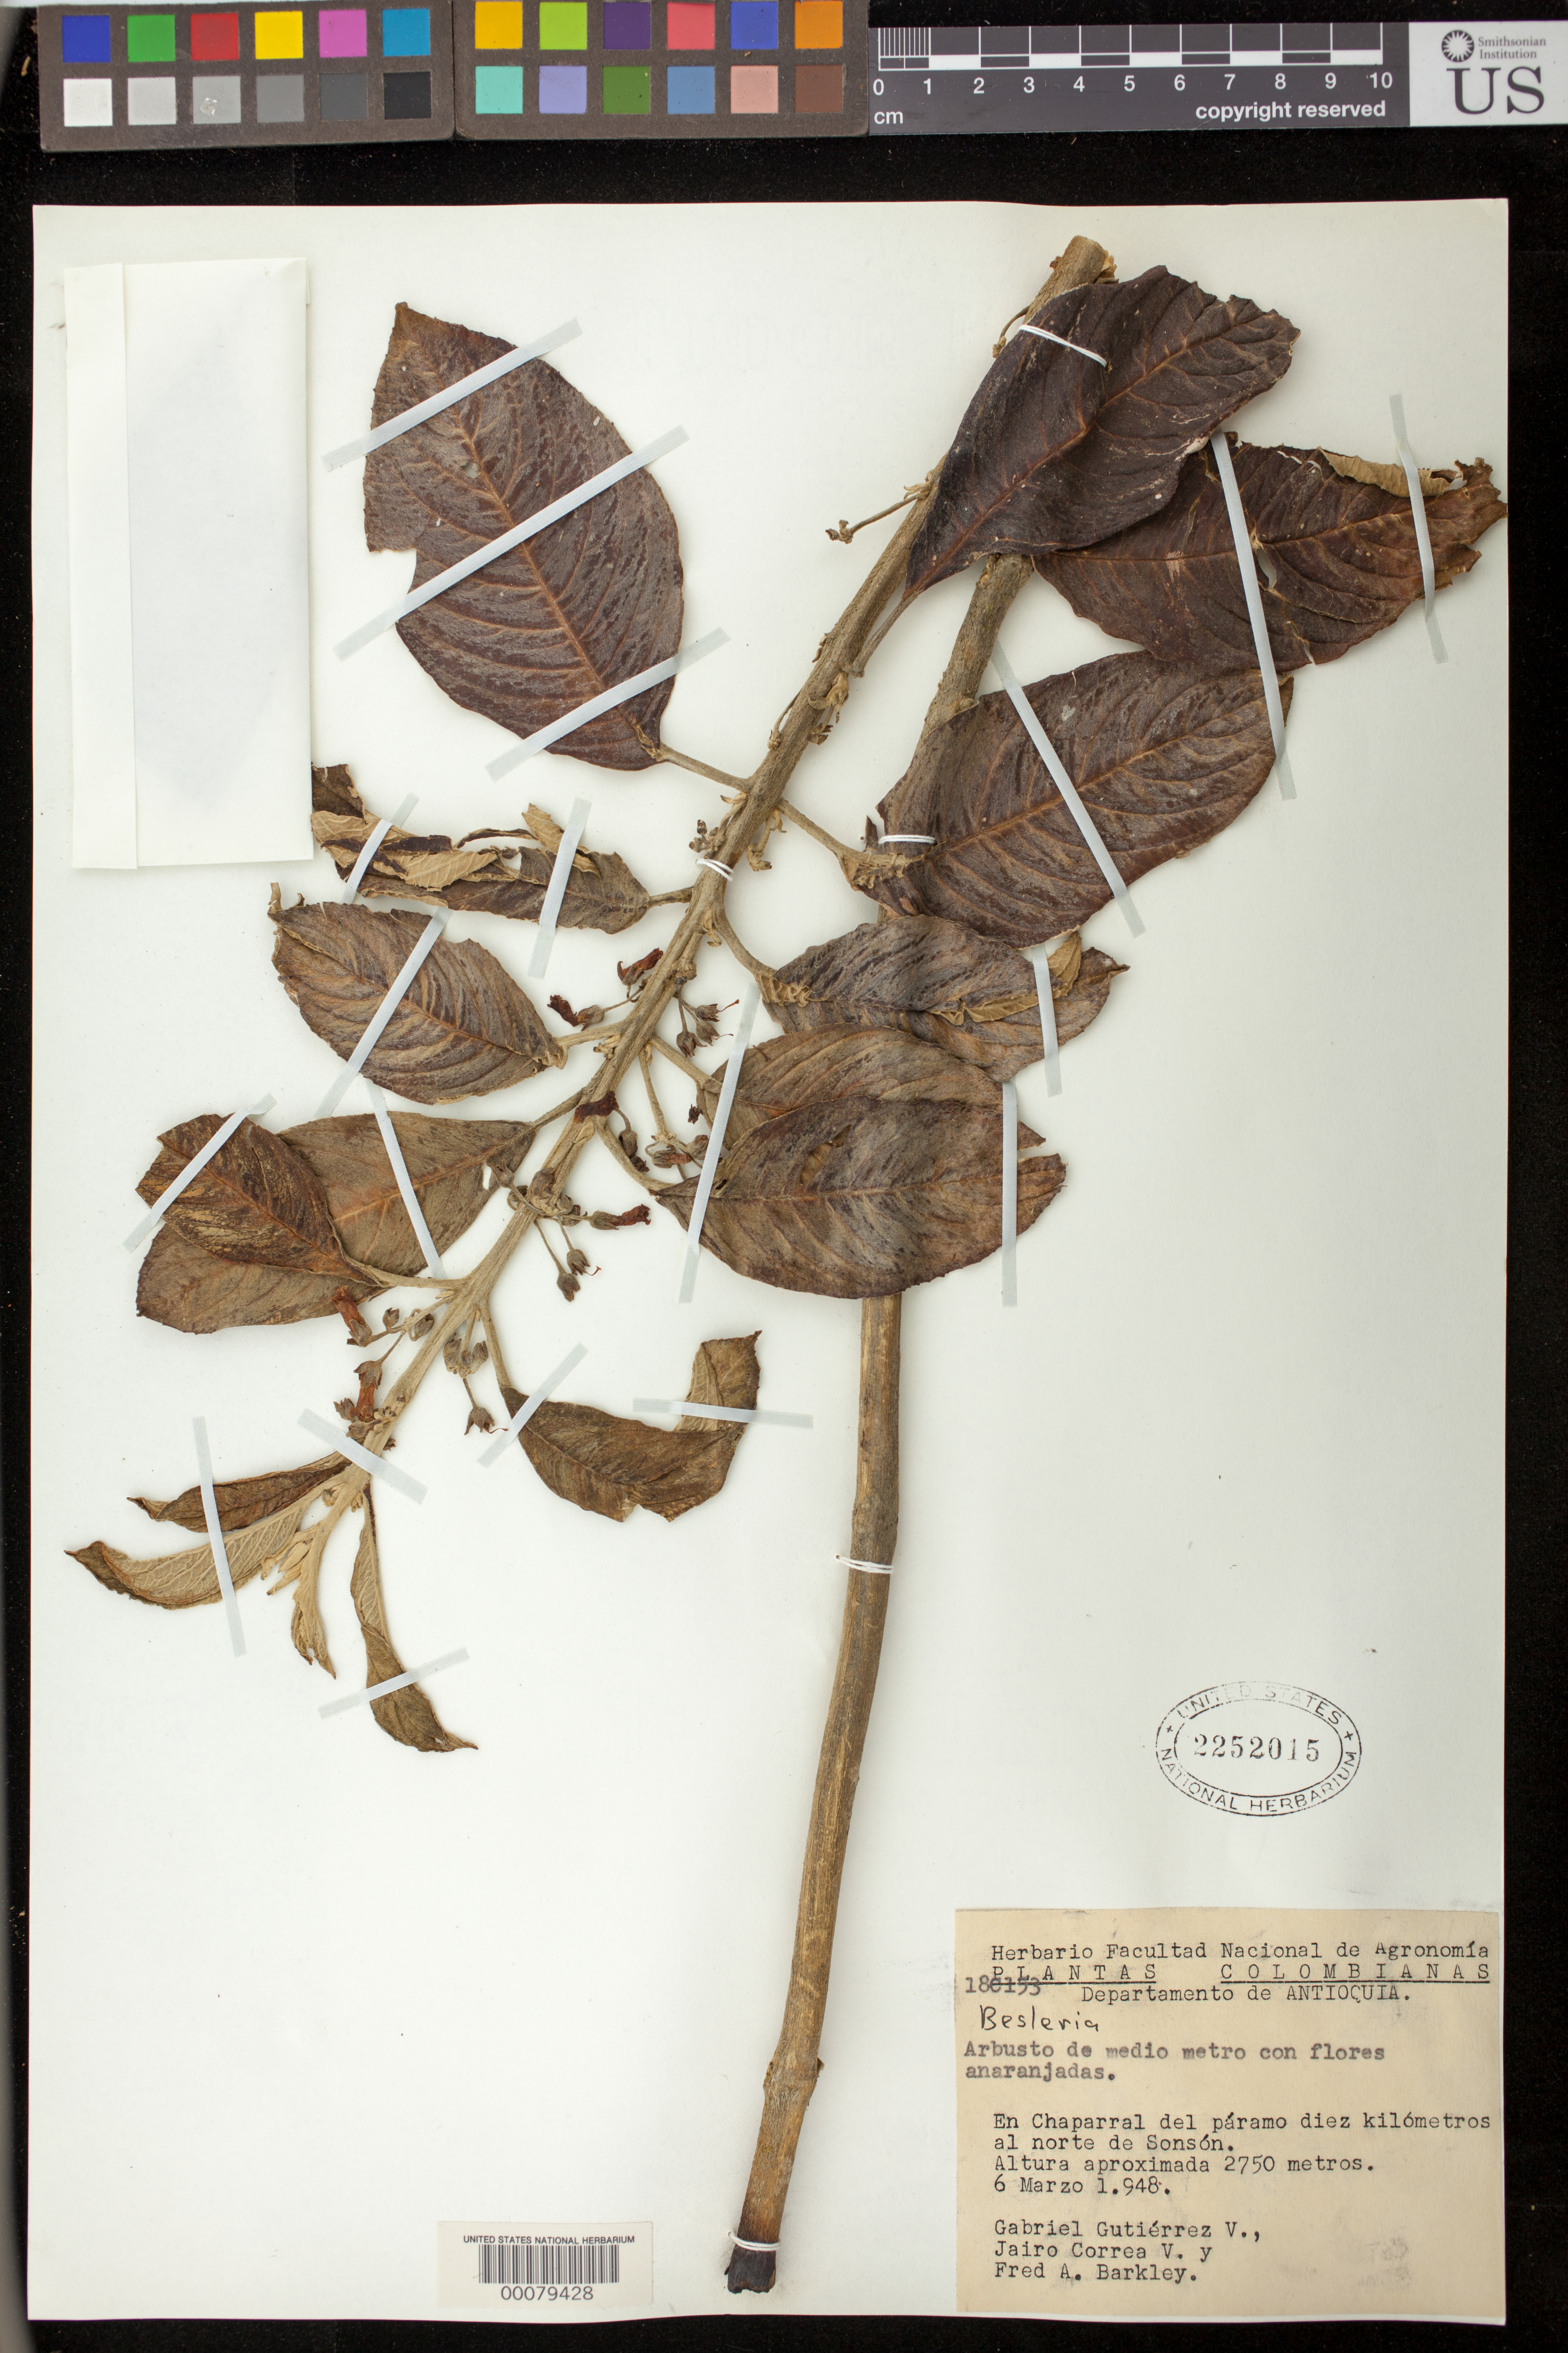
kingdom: Plantae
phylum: Tracheophyta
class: Magnoliopsida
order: Lamiales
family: Gesneriaceae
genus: Besleria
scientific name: Besleria sp.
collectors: G. Gutiérrez V. & et al.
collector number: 18C 153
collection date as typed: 06 Mar 1948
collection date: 1948-03-06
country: Colombia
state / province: Antioquia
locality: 10 km al norte de Sonson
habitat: En chaparral del paramo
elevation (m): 2750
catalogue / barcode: US 2252015